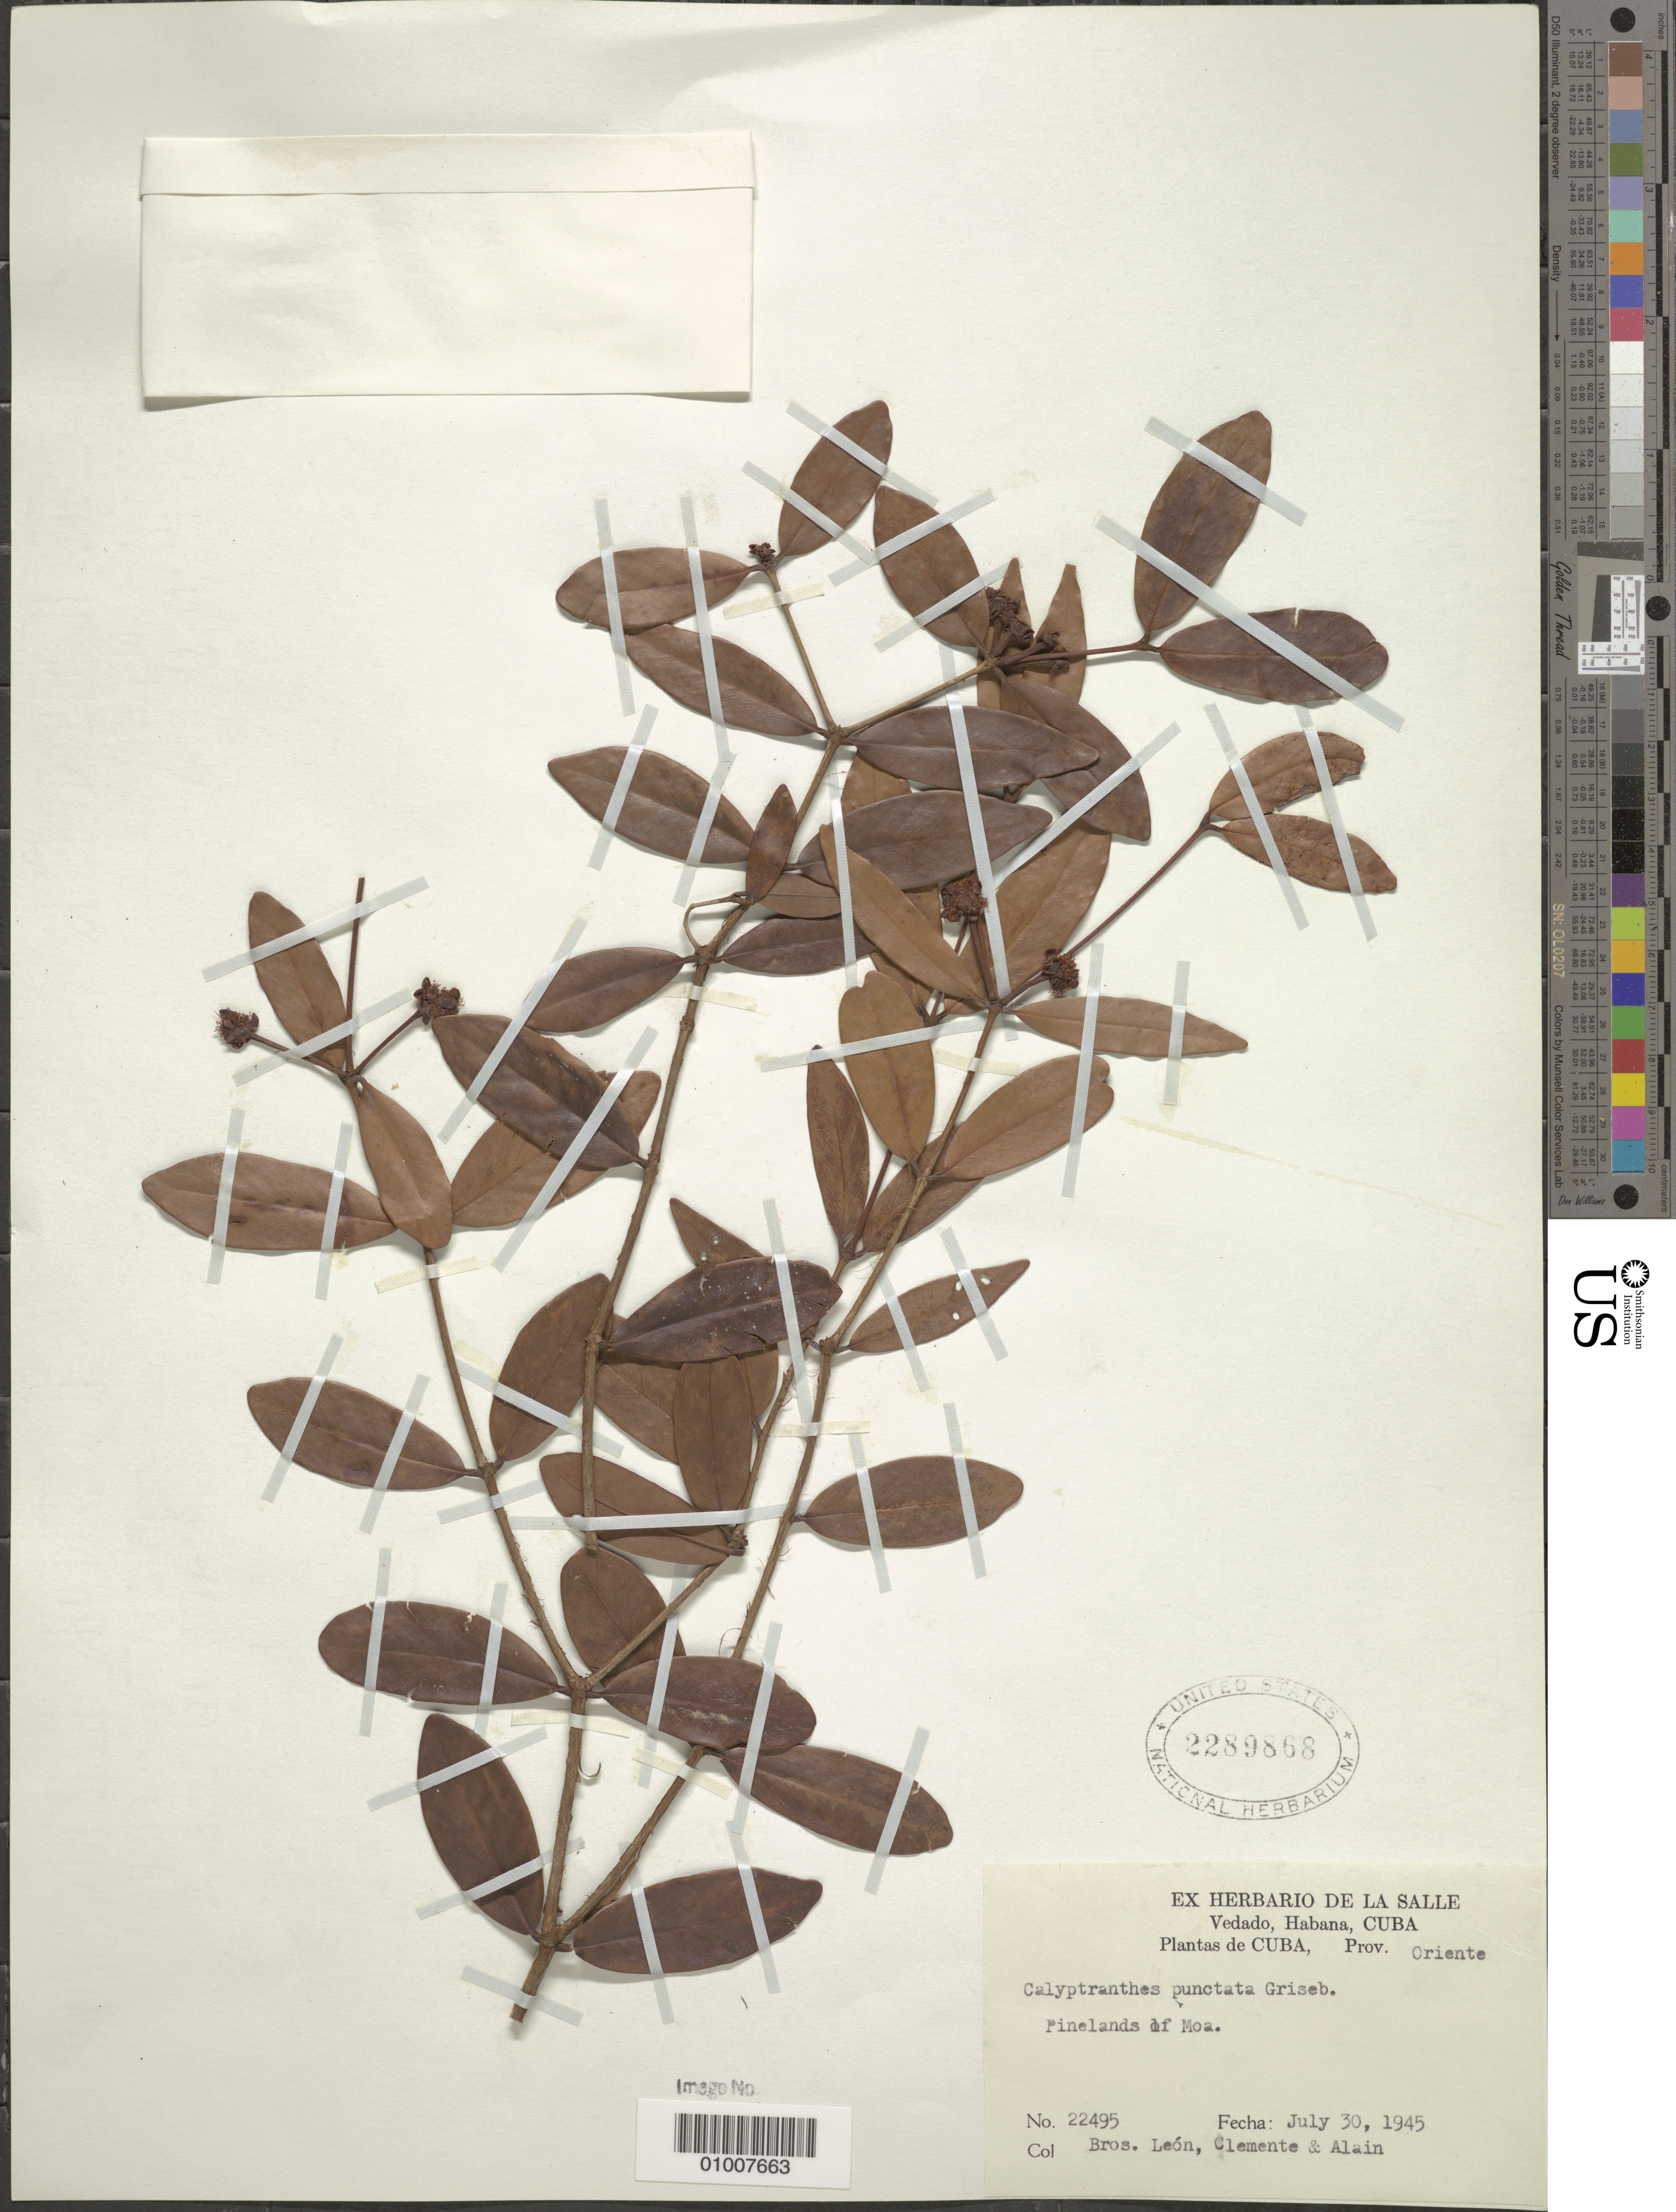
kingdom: Plantae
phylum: Tracheophyta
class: Magnoliopsida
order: Myrtales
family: Myrtaceae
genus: Myrcia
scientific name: Myrcia foramina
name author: Z. Acosta & K. Samra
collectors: Bro. León, Bro. Clemente & A. H. Liogier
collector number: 22495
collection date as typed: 30 Jul 1945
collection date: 1945-07-30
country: Cuba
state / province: Holguín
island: Cuba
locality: Pinelands of Moa [Oriente]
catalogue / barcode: US 2289868